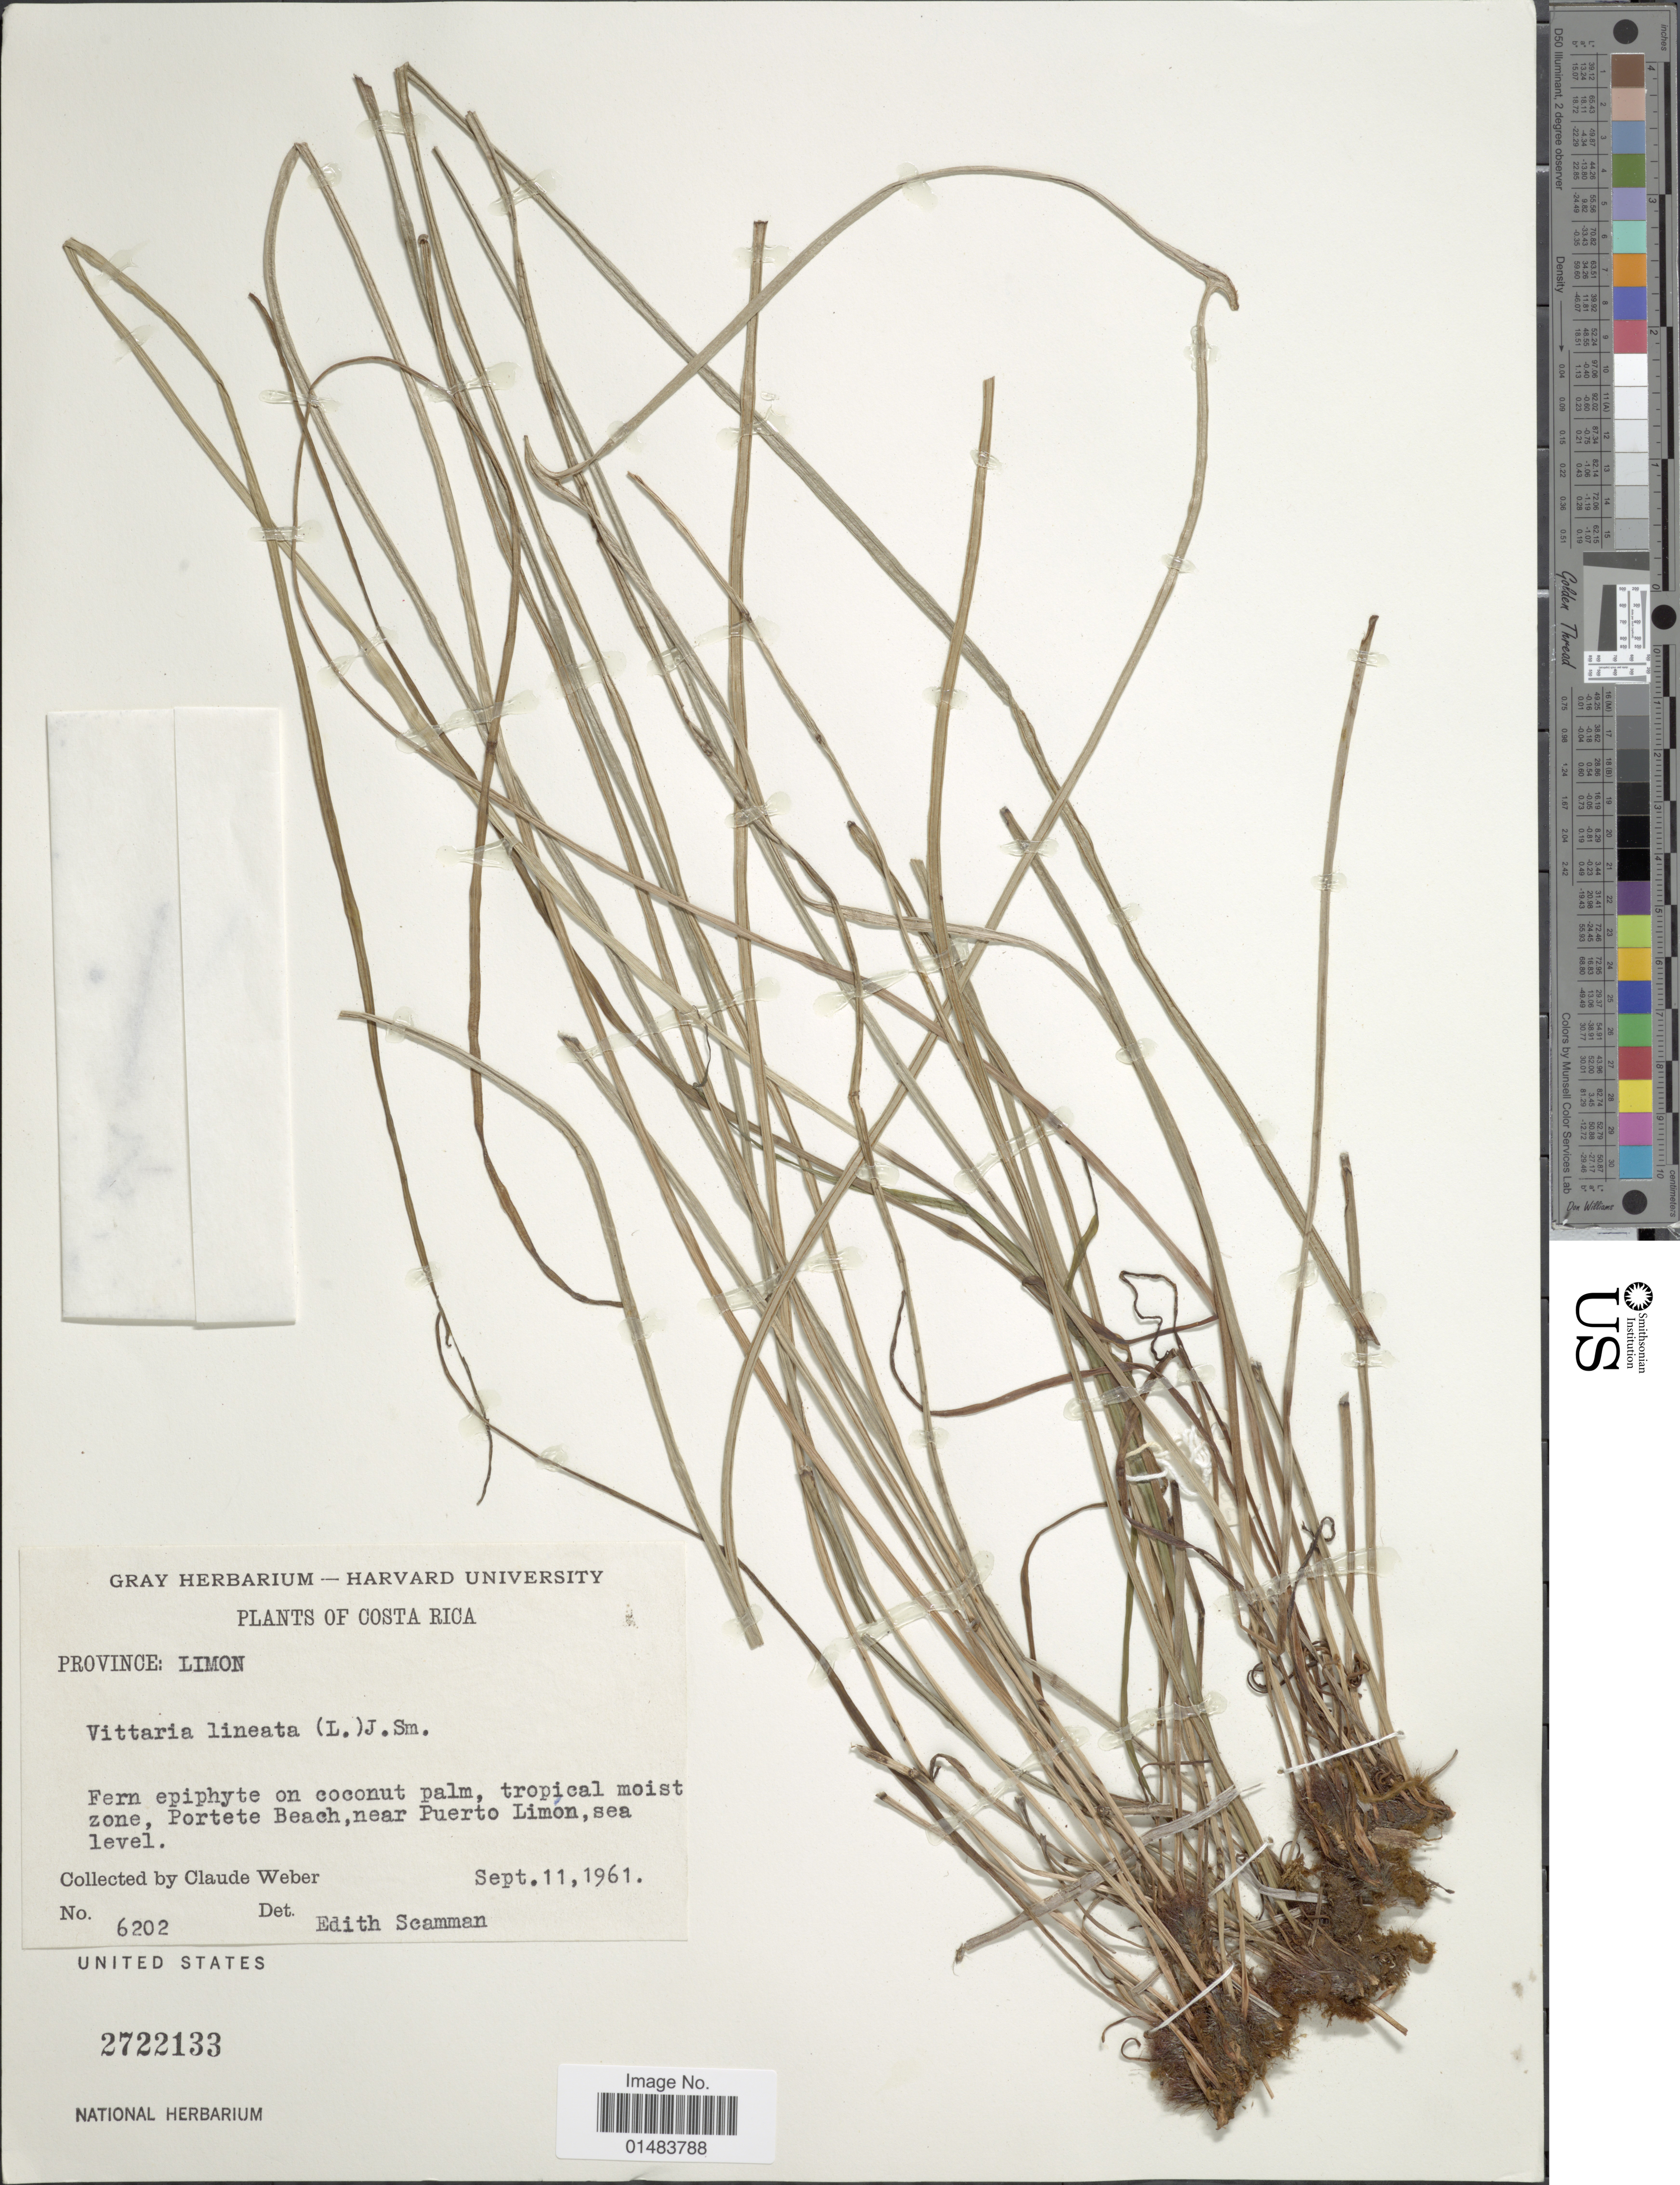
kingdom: Plantae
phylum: Tracheophyta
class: Polypodiopsida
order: Polypodiales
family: Pteridaceae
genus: Vittaria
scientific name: Vittaria lineata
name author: (L.) Sm.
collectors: C. Weber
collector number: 6202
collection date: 1961-09-11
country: Costa Rica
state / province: Limón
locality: Plants of Costa Rica, Fern epiphyte on coconut palm, tropical moist zone, Portete Beach, near Puerto Limon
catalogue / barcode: US 2722133